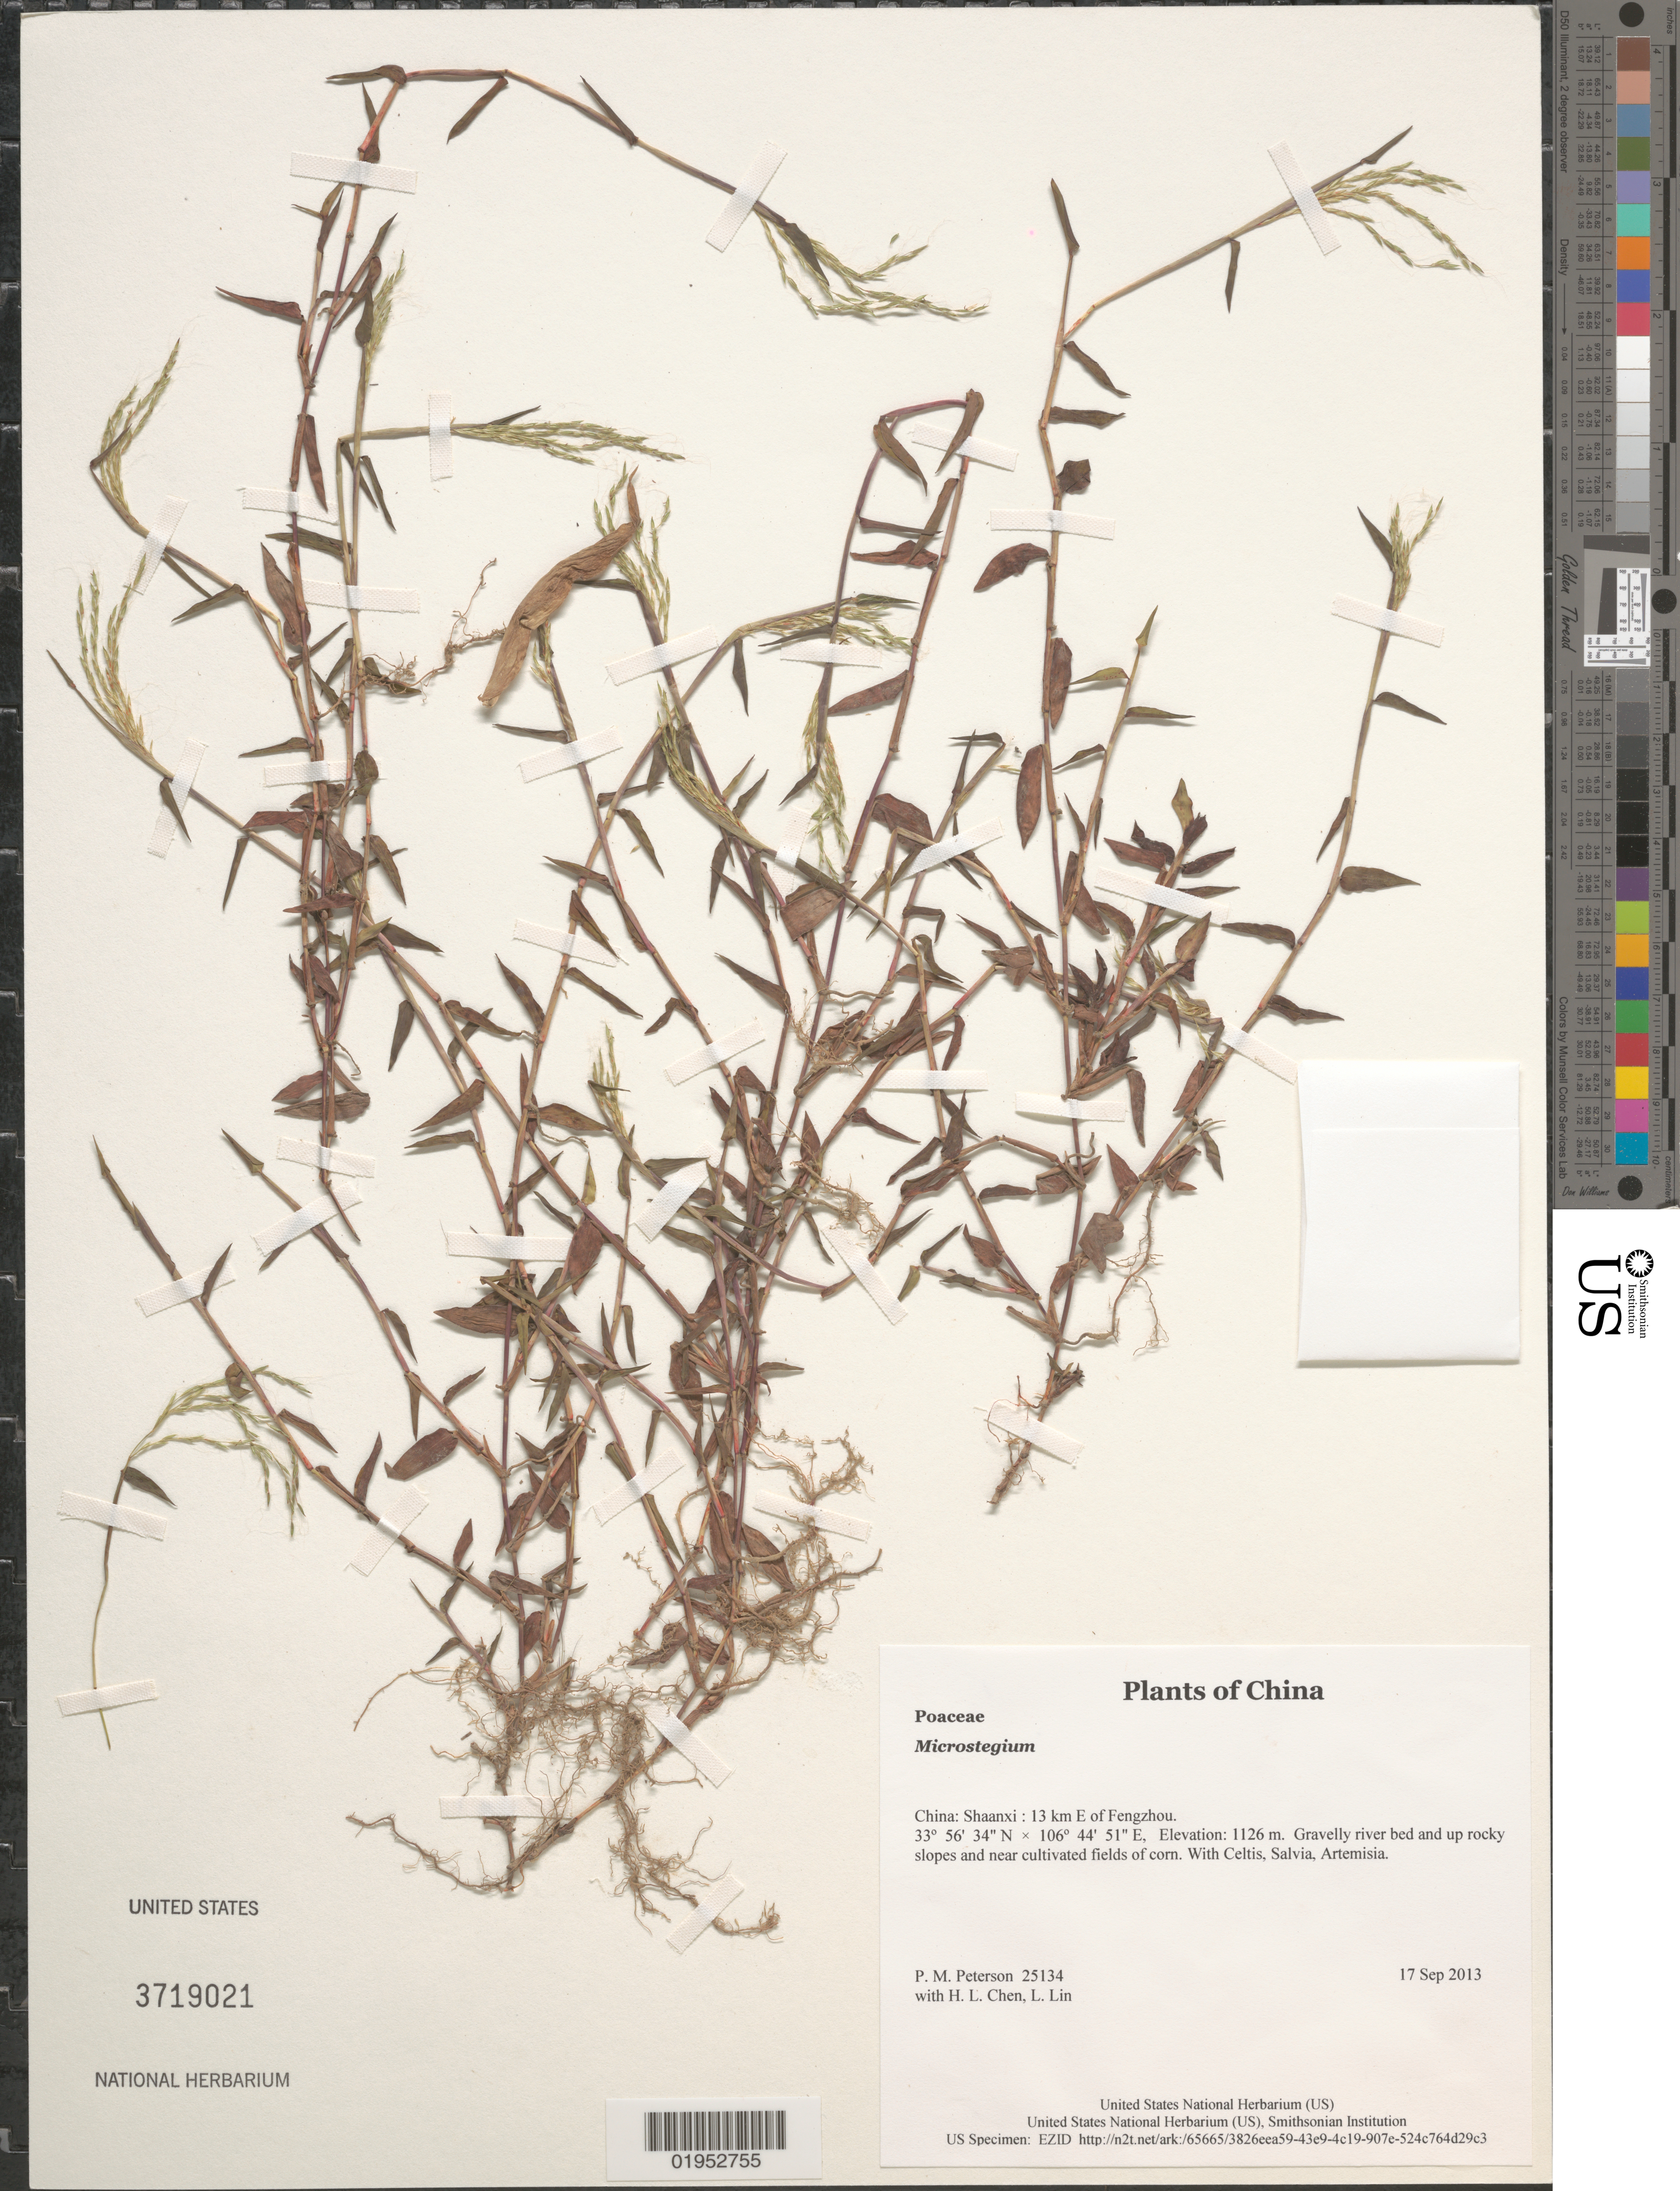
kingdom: Plantae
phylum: Tracheophyta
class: Liliopsida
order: Poales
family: Poaceae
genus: Microstegium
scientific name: Microstegium nudum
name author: (Trin.) A. Camus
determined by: Peterson, Paul M., (BOT), Smithsonian Institution - National Museum of Natural History (UNITED STATES)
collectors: P. M. Peterson, H. L. Chen & L. Lin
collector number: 25134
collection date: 2013-09-17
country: China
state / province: Shaanxi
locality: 13 km E of Fengzhou.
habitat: Gravelly river bed and up rocky slopes and near cultivated fields of corn.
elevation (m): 1126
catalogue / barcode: US 3719021